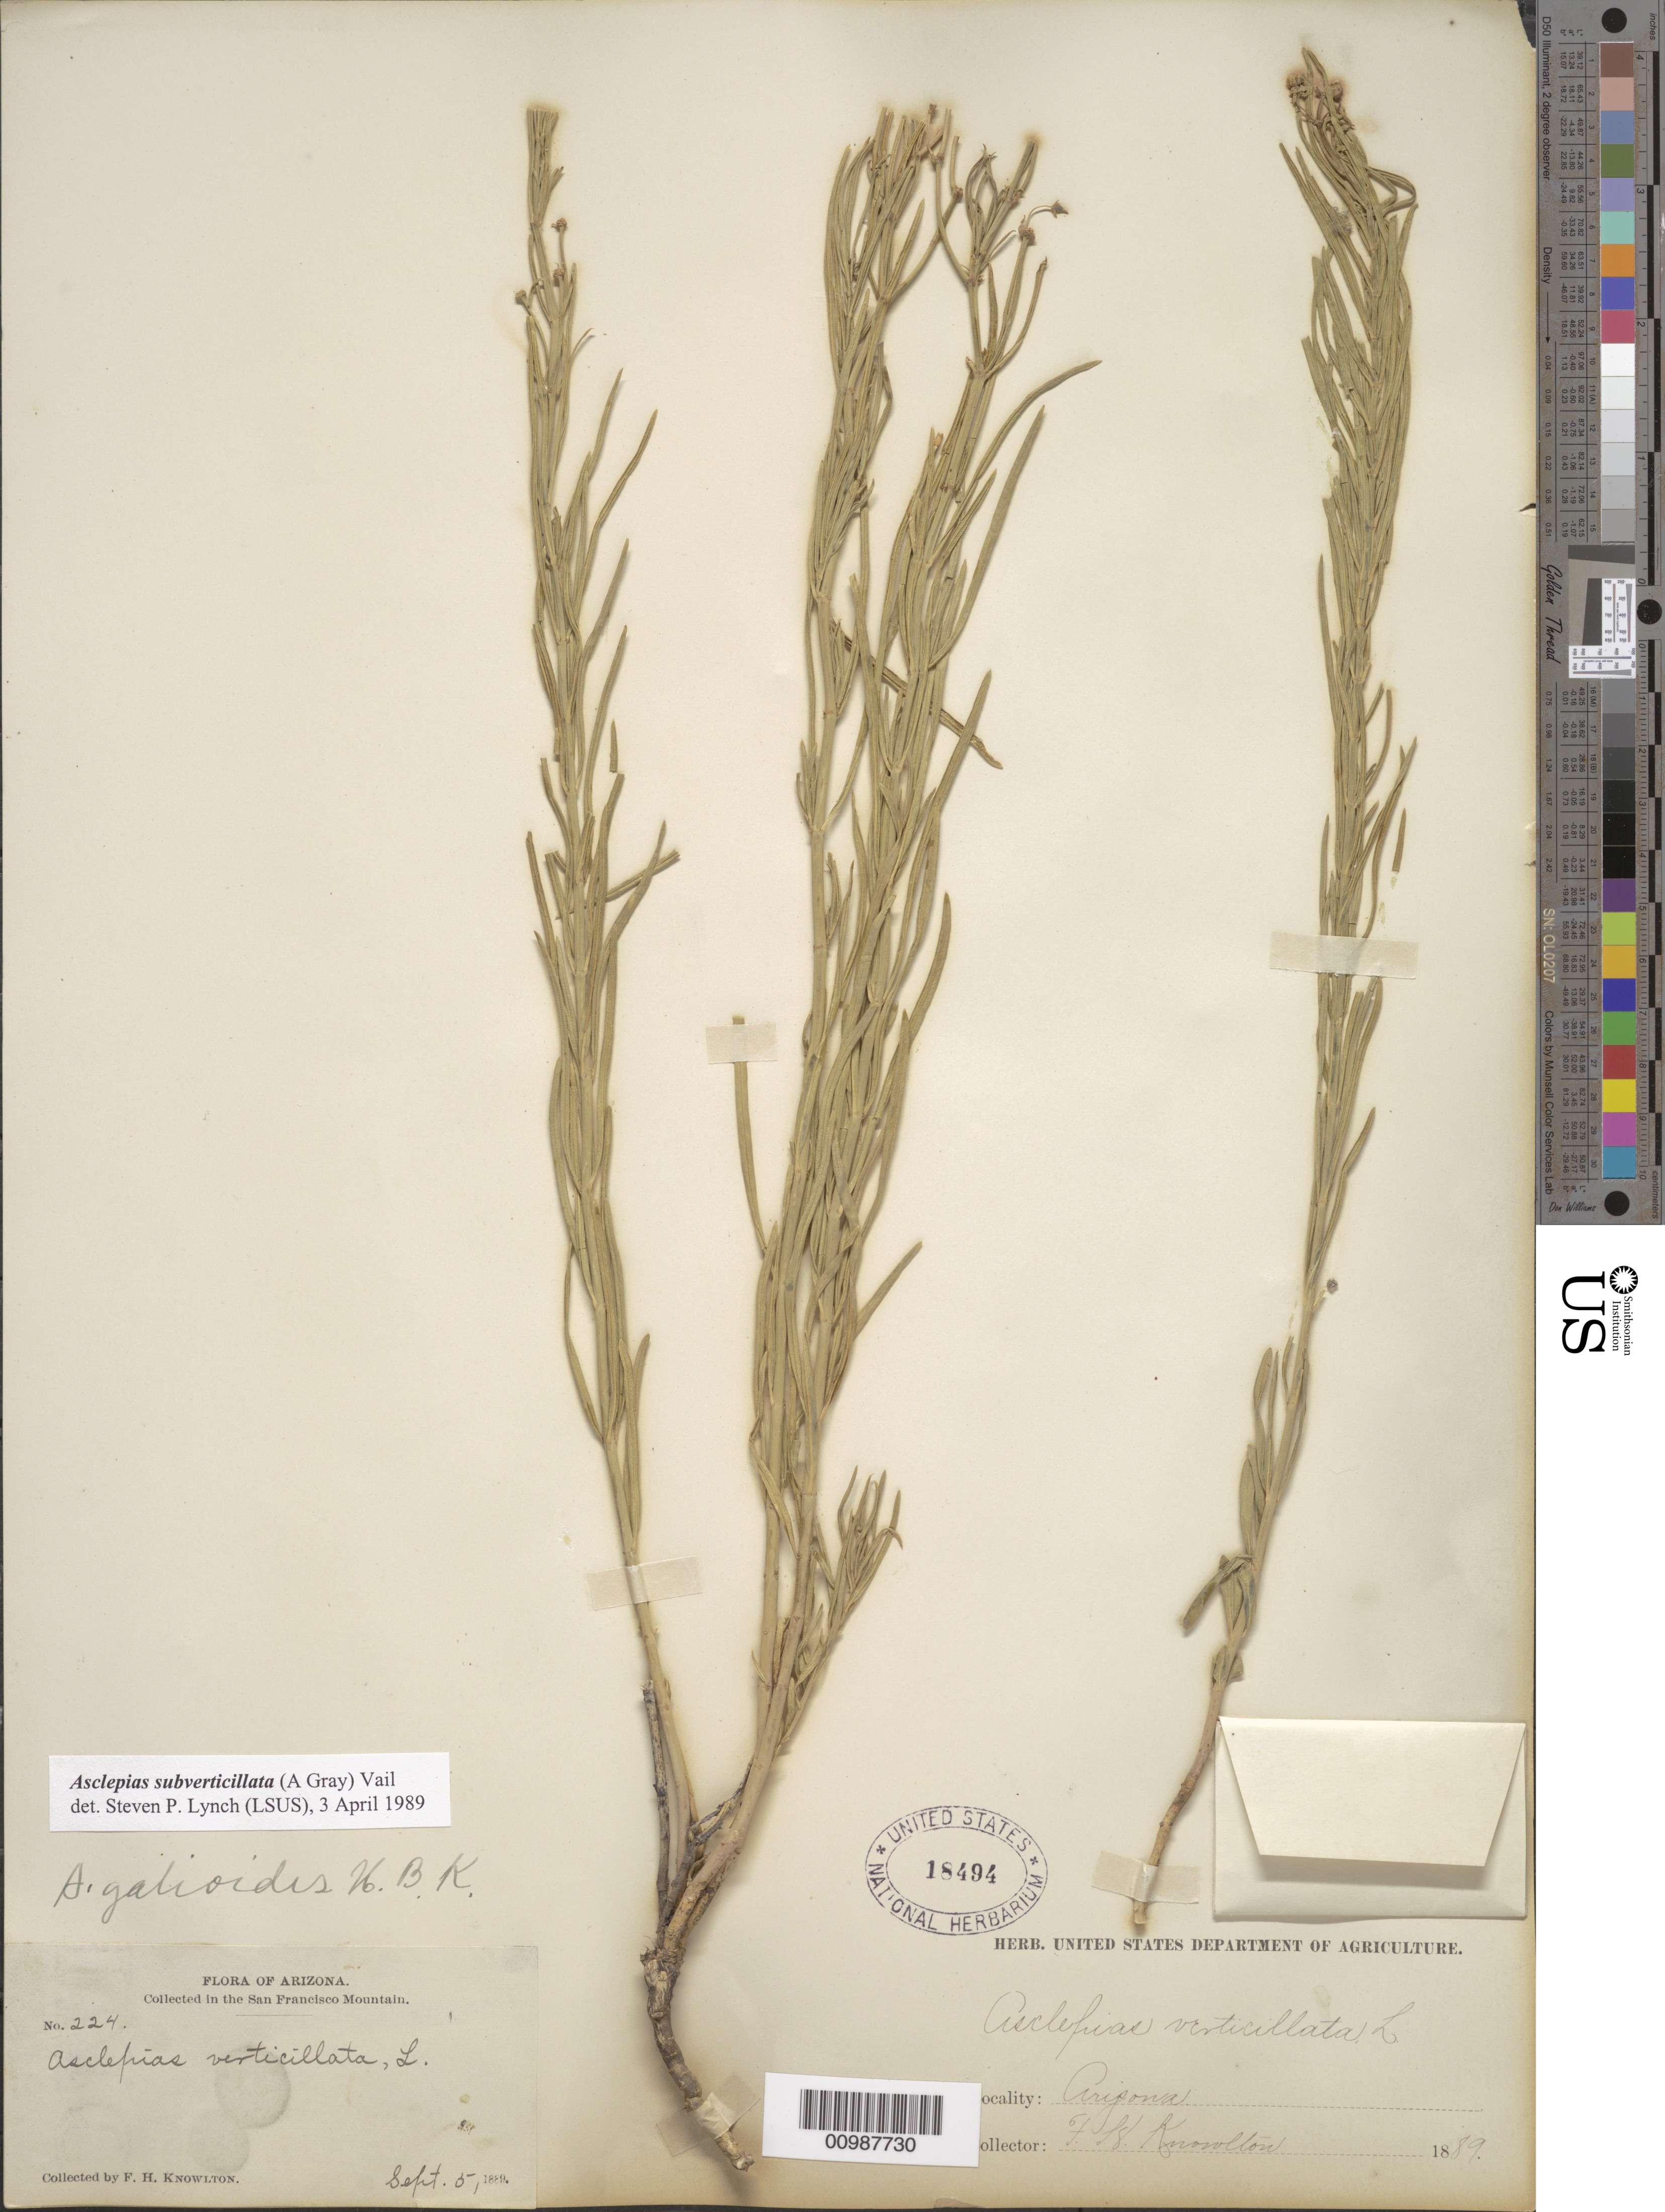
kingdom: Plantae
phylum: Tracheophyta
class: Magnoliopsida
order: Gentianales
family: Apocynaceae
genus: Asclepias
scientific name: Asclepias subverticillata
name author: (A. Gray) Vail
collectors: F. H. Knowlton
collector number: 224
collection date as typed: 05 Sep 1889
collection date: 1889-09-05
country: United States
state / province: Arizona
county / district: Coconino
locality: San Francisco Mountains.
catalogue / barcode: US 18494